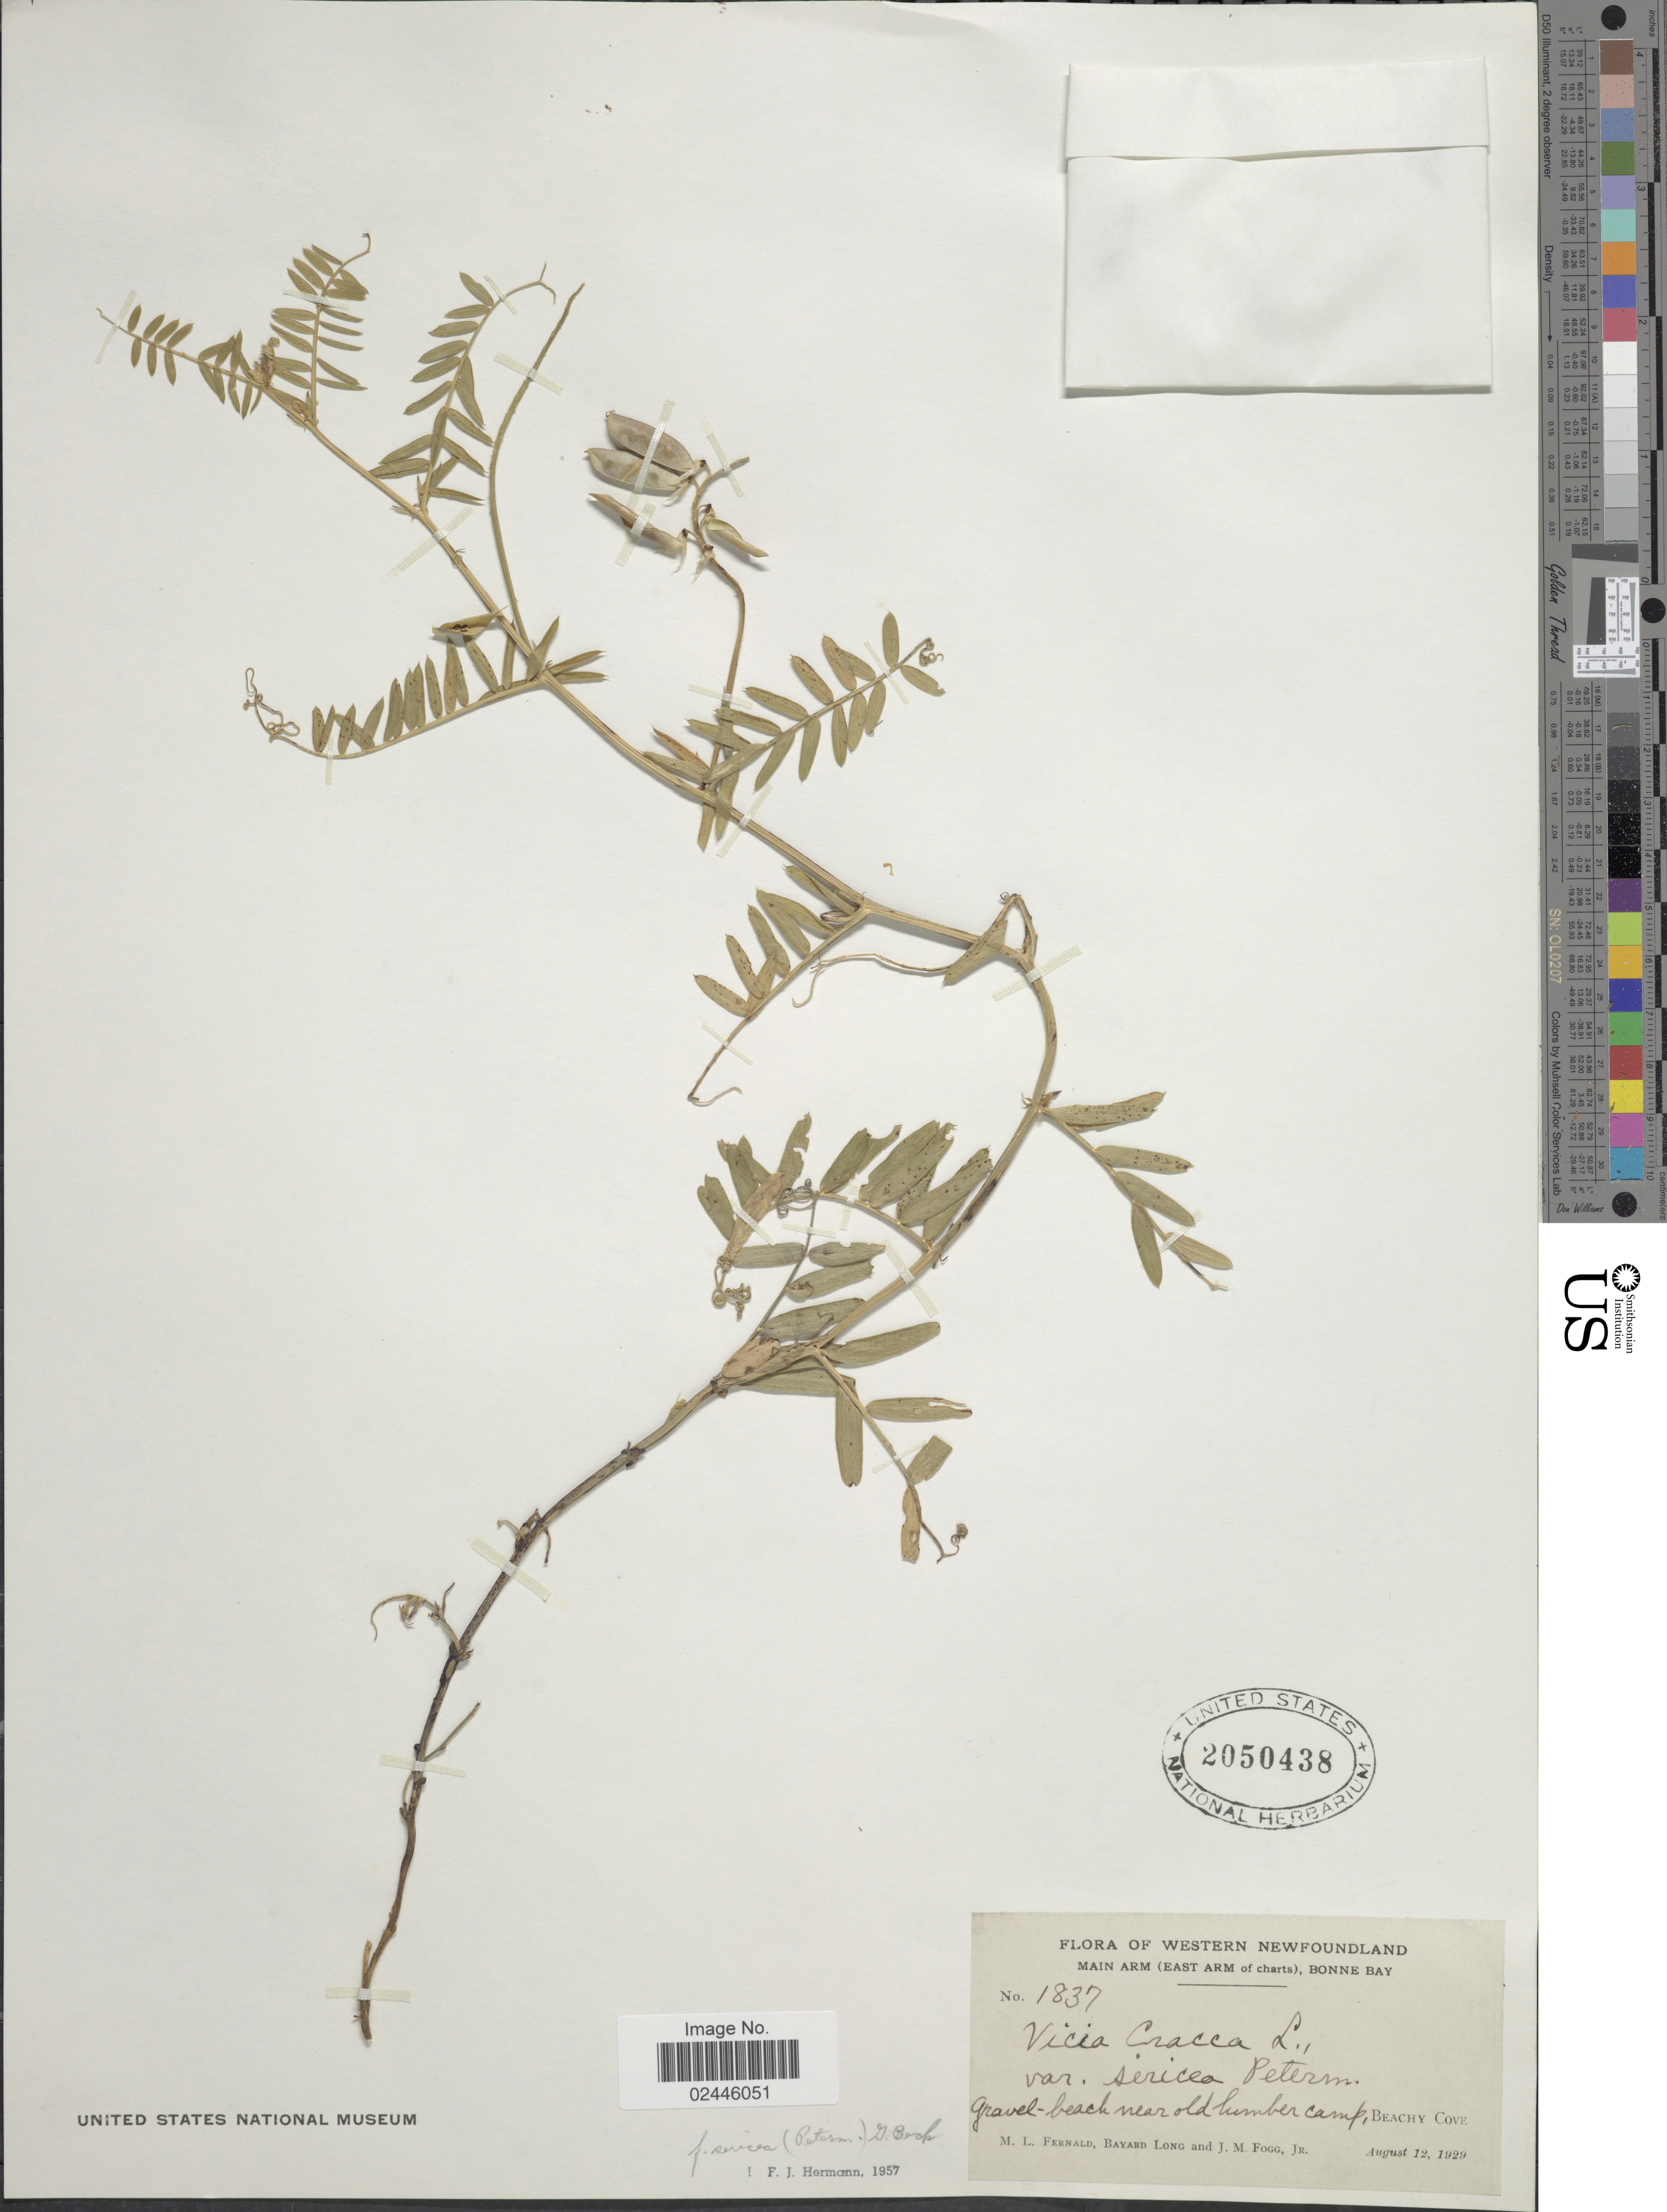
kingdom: Plantae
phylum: Tracheophyta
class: Magnoliopsida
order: Fabales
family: Fabaceae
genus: Vicia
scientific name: Vicia cracca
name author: L.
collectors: M. L. Fernald, B. Long & J. Fogg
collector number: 1837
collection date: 1929-08-12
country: Canada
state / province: Newfoundland and Labrador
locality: Western Newfoundland, Main Arm (East Arm of charts), Bonne Bay, gravel-beach near humber camp, Beachy Cove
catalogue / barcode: US 2050438